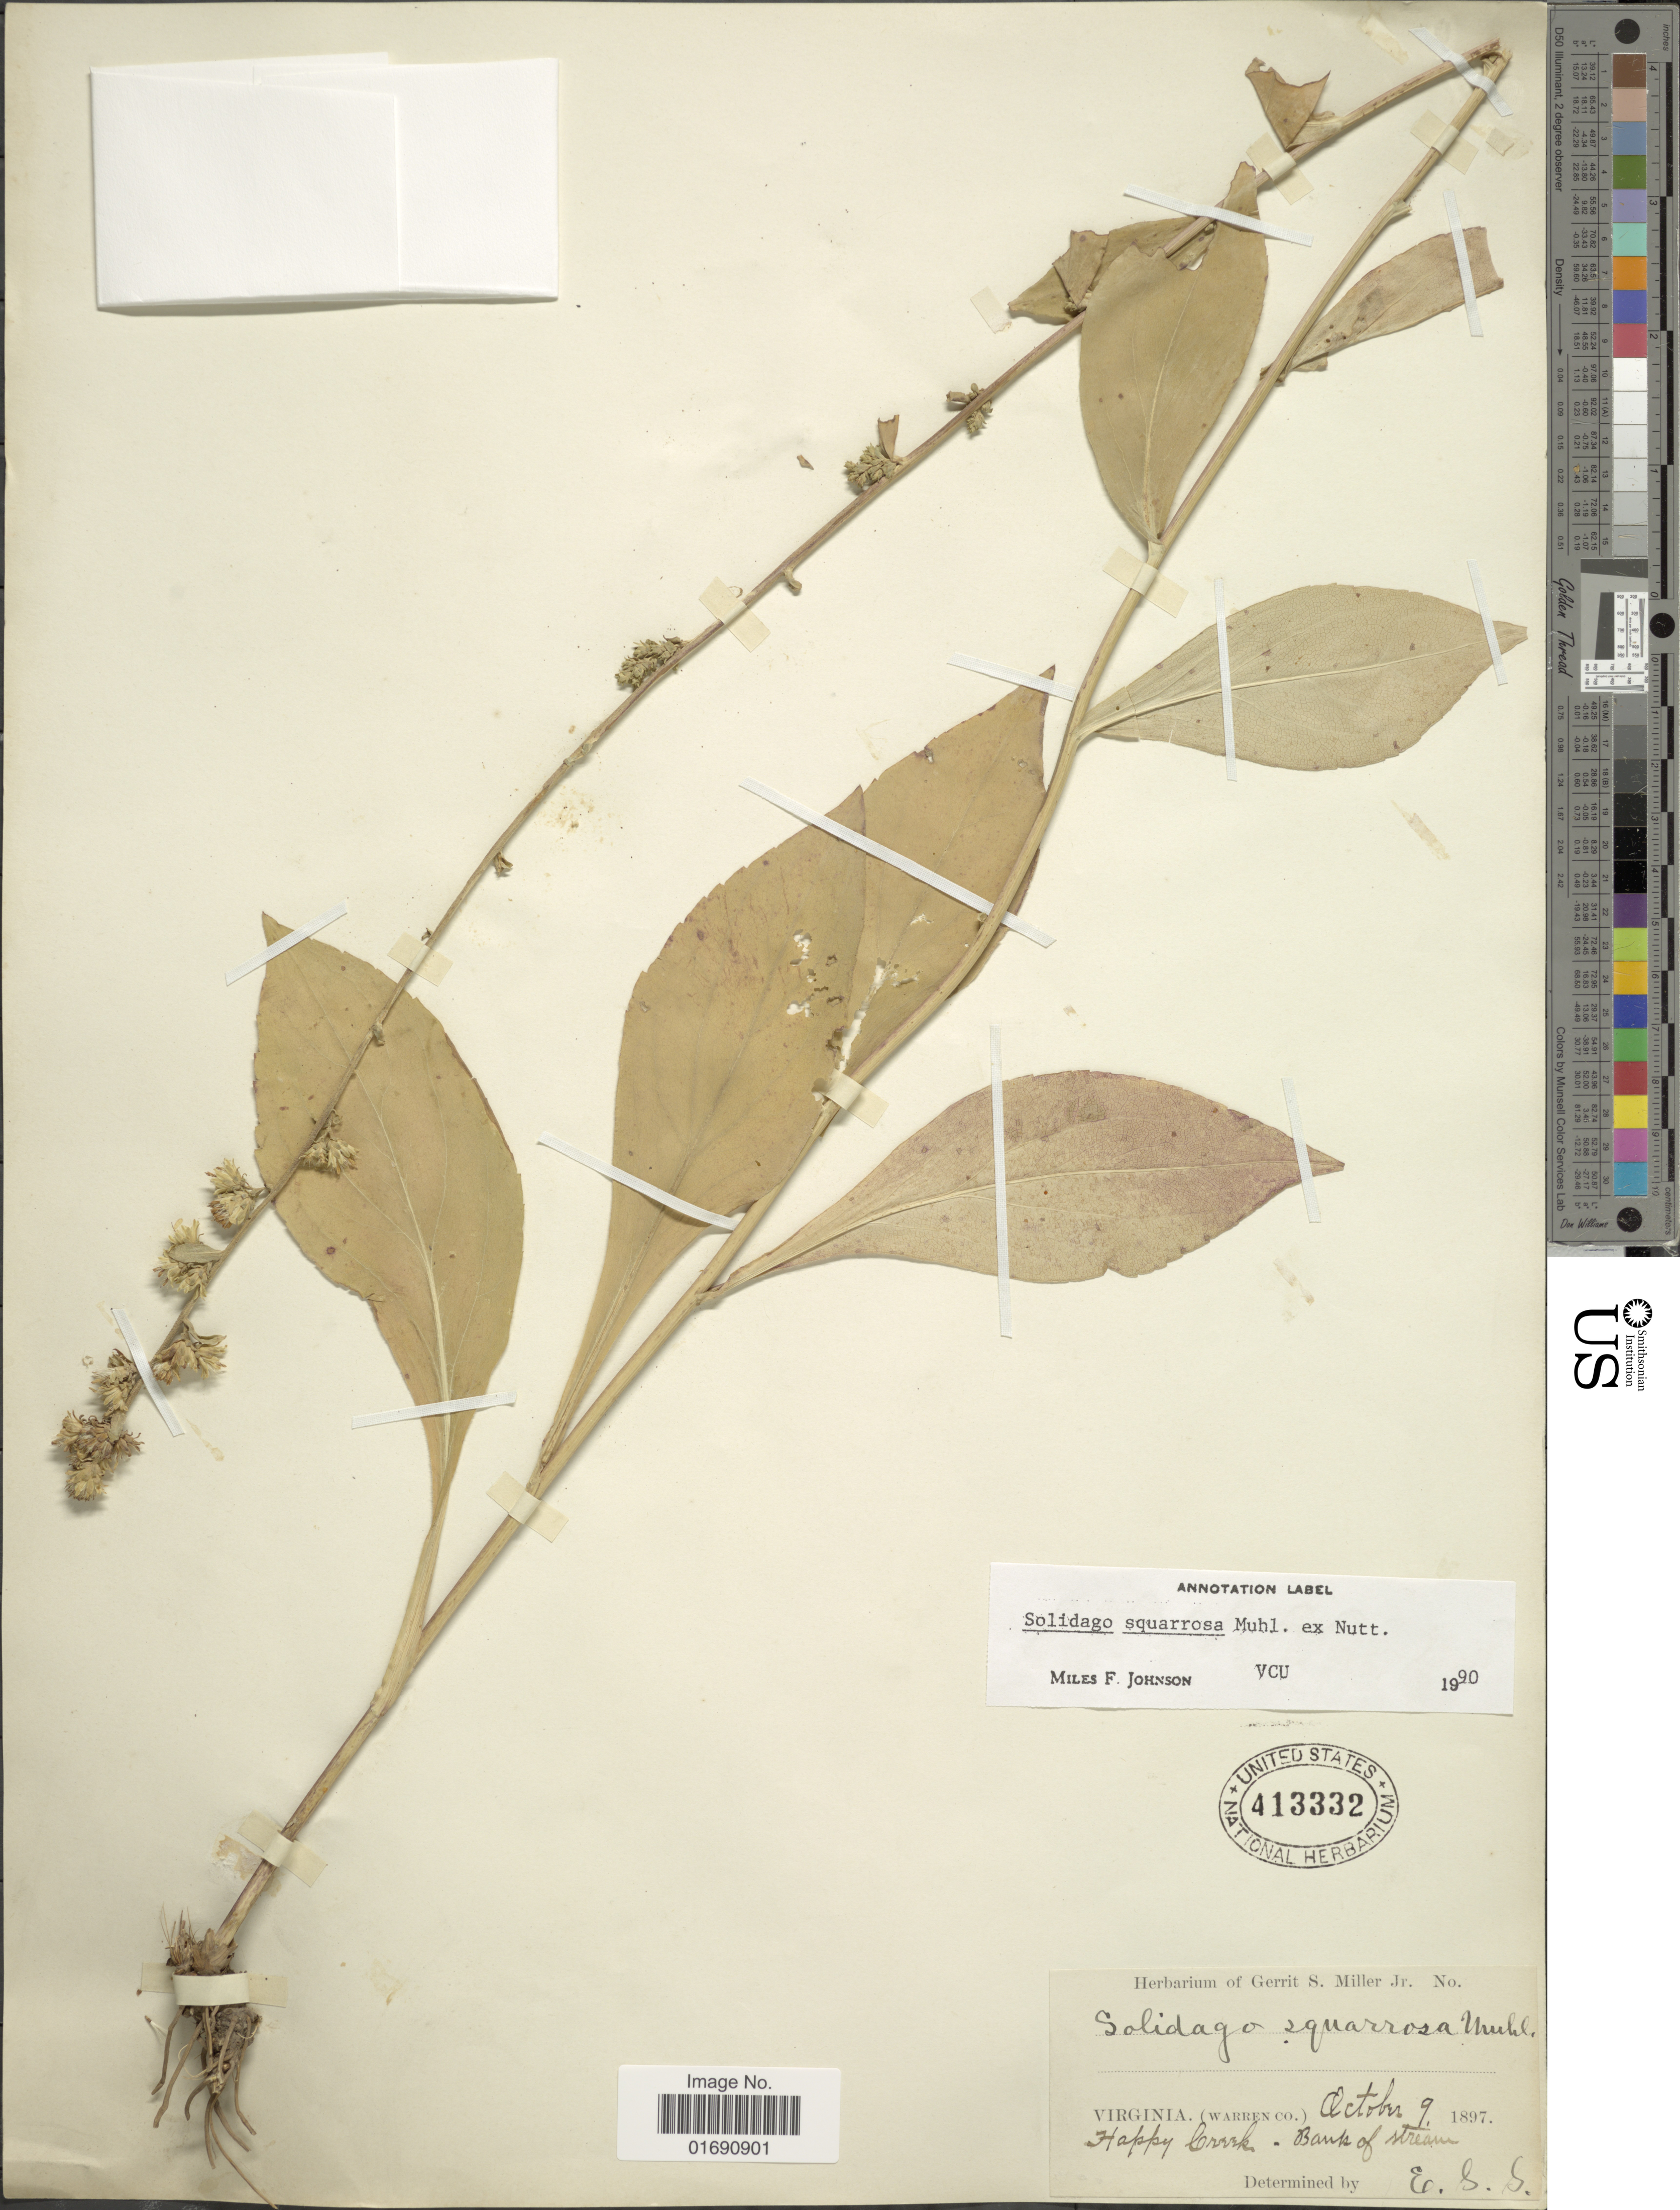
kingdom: Plantae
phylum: Tracheophyta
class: Magnoliopsida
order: Asterales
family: Asteraceae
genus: Solidago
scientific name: Solidago squarrosa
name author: Muhl.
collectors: ex herb. Gerrit S. Miller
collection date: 1897-10-09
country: United States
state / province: Virginia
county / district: Warren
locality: Happy Creek, Bank of stream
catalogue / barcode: US 413332